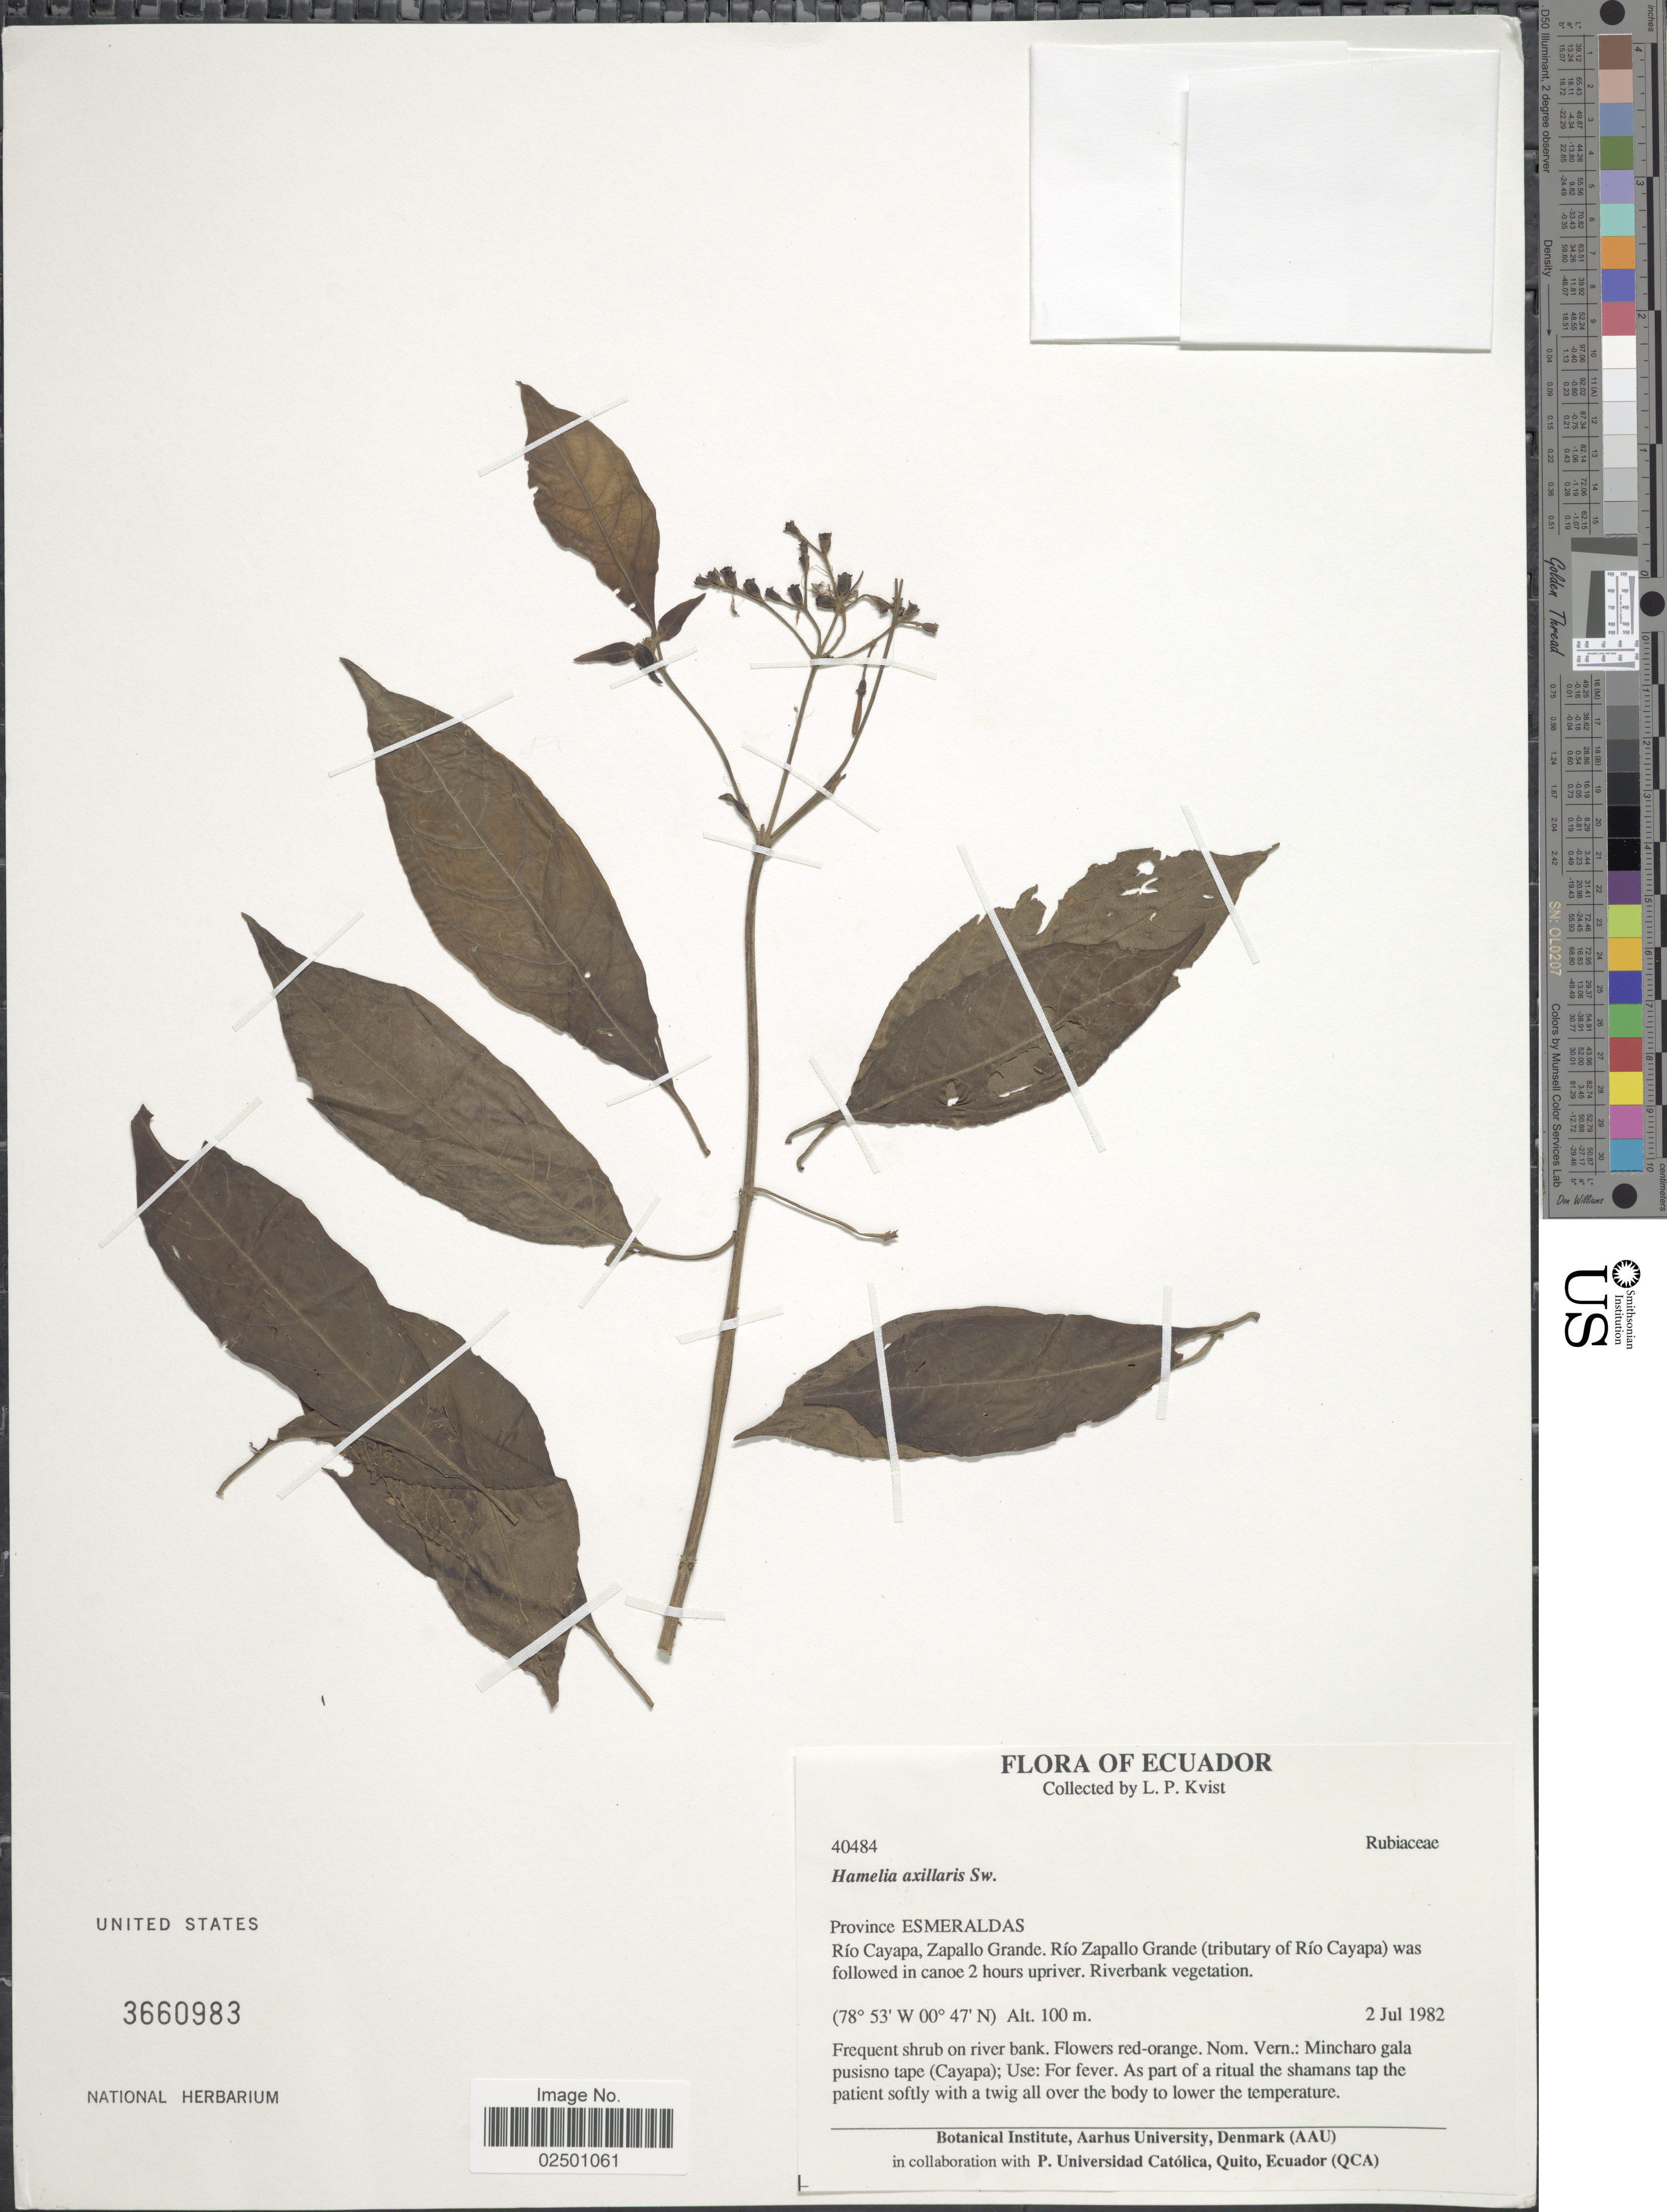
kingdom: Plantae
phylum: Tracheophyta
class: Magnoliopsida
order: Gentianales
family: Rubiaceae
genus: Hamelia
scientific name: Hamelia axillaris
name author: Sw.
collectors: L. P. Kvist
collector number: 40484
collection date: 1982-07-02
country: Ecuador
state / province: Esmeraldas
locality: Province Esmeraldas. Rio Cayapa, Zapallo Grande. Rio Zapallo Grande (tributary of Rio Cayapa) was followed in canoe 2 hours upriver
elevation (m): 100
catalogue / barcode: US 3660983